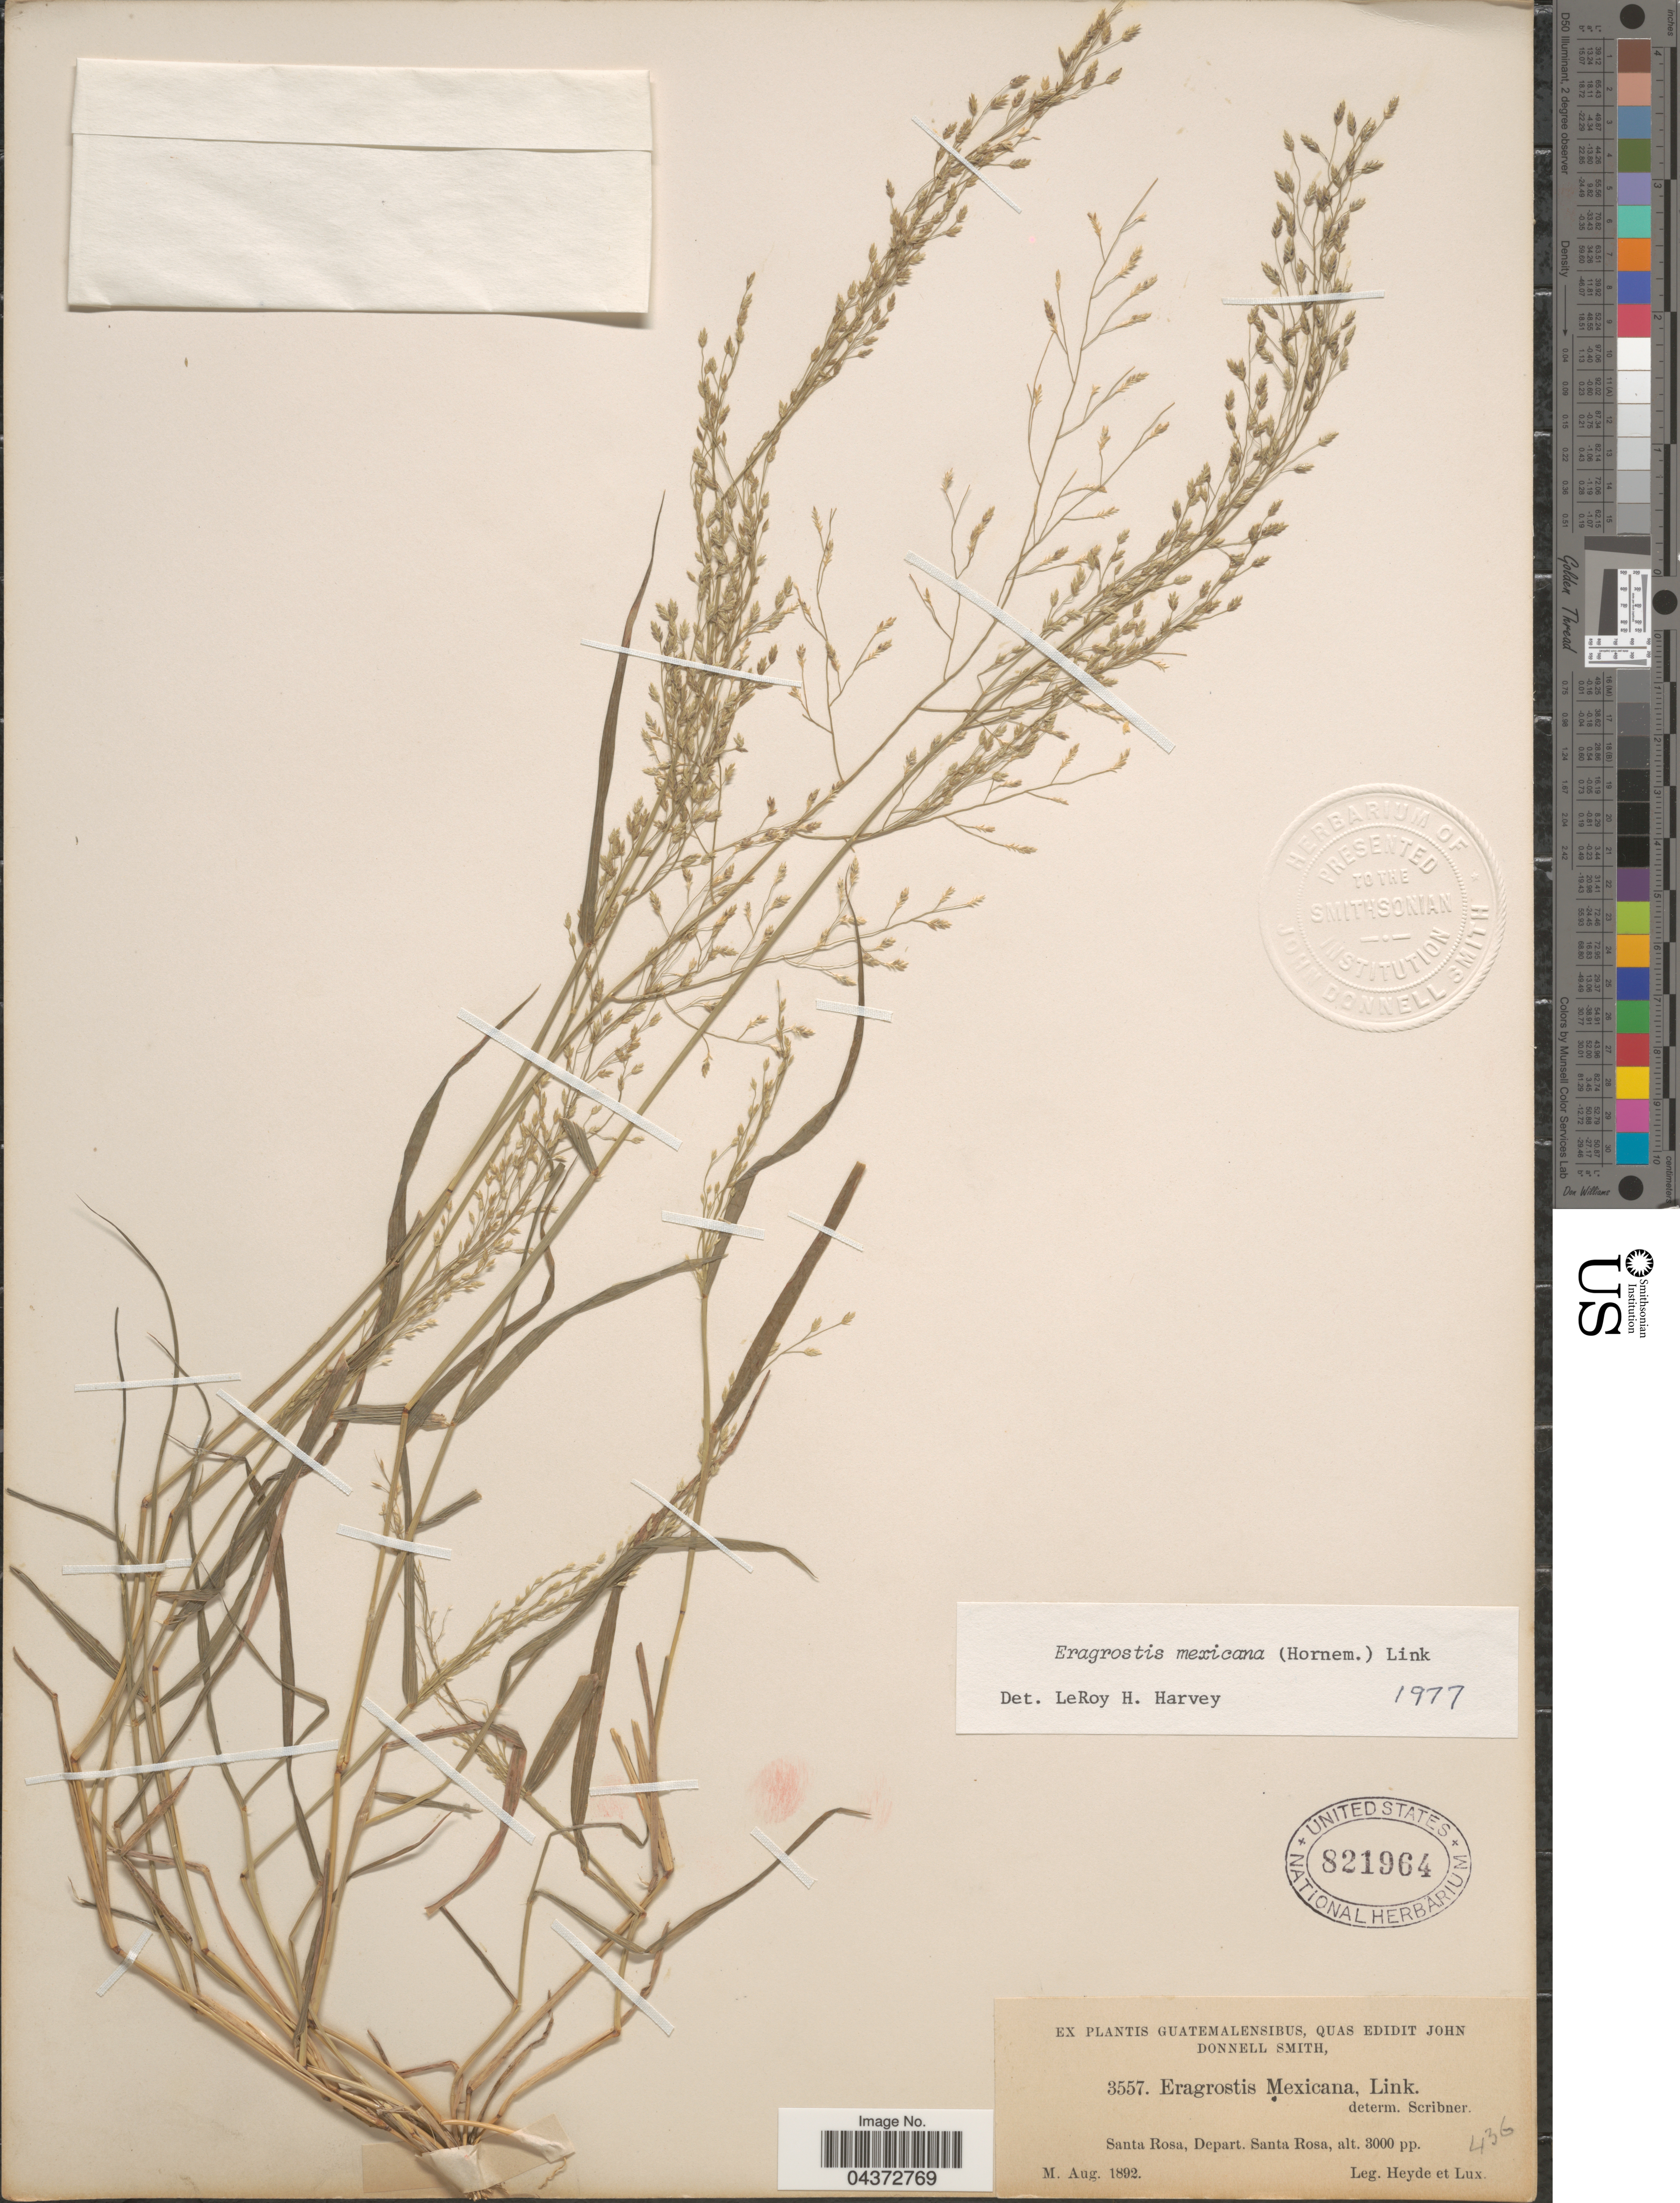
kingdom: Plantae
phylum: Tracheophyta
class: Liliopsida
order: Poales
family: Poaceae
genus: Eragrostis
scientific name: Eragrostis mexicana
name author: (Hornem.) Link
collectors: Heyde & Lux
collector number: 3557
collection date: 1892-08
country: Guatemala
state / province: Santa Rosa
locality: Santa Rosa, Depart. Santa Rosa.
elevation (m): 914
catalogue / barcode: US 821964